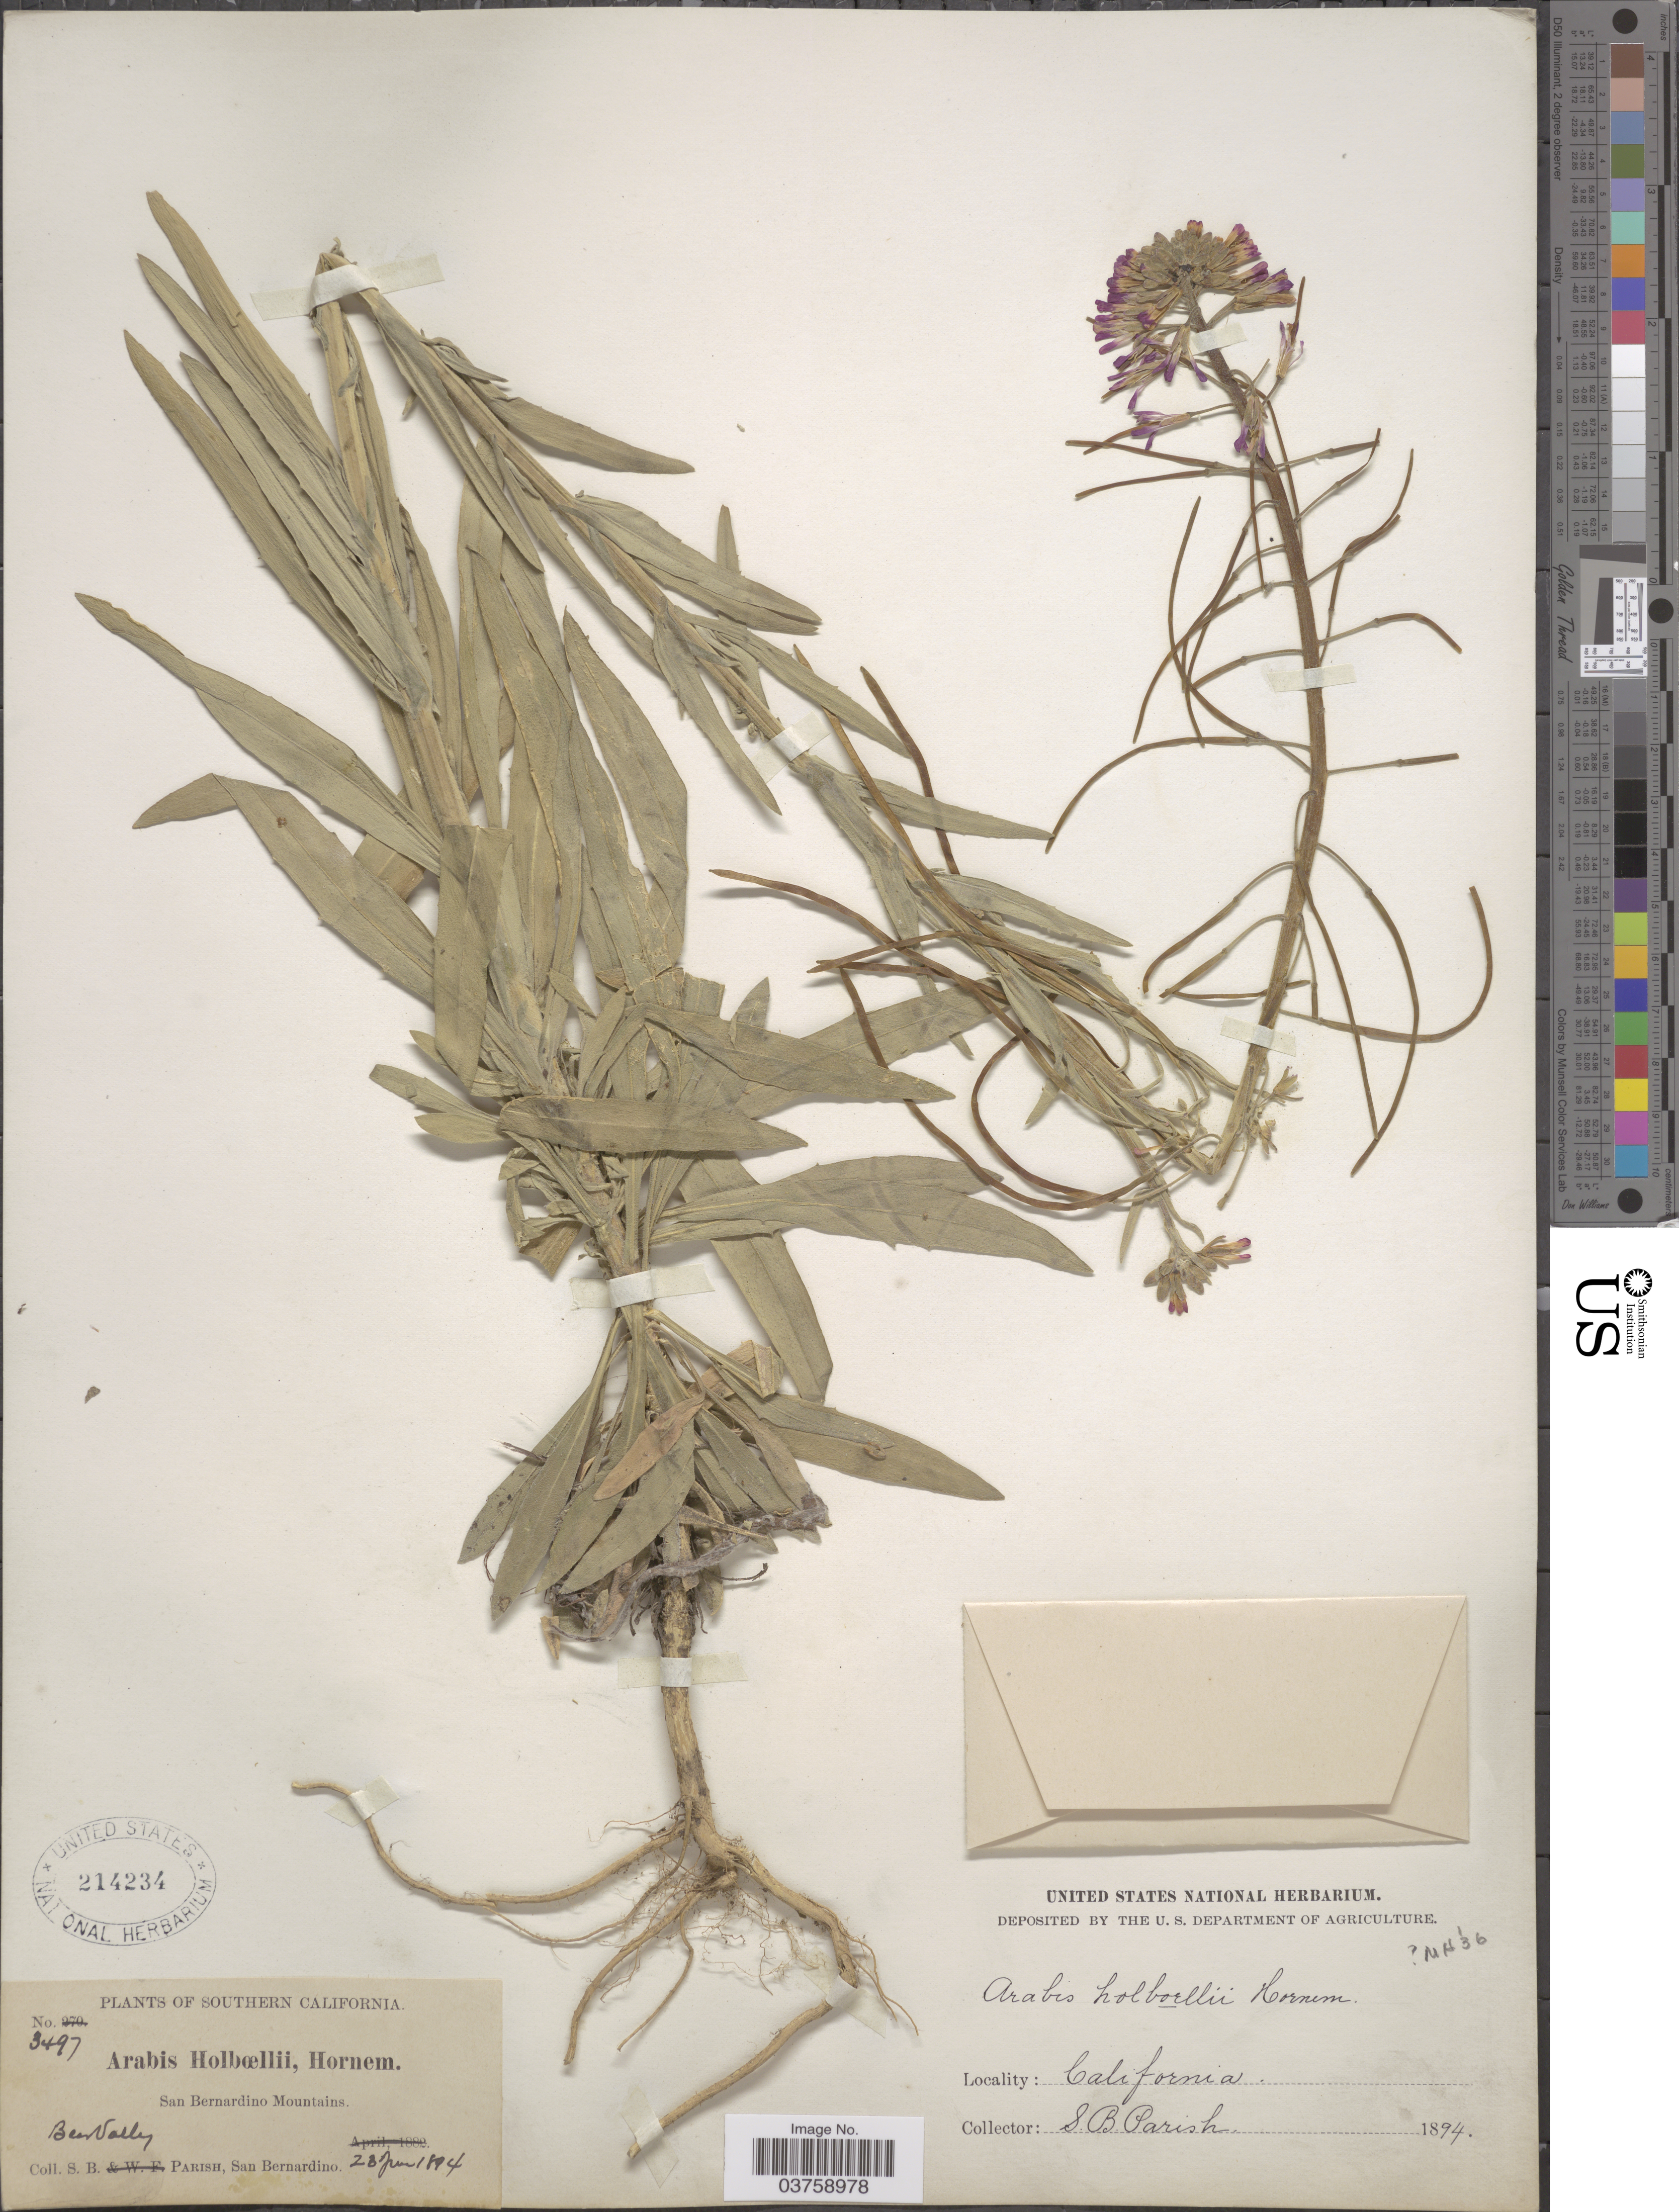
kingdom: Plantae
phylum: Tracheophyta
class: Magnoliopsida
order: Brassicales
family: Brassicaceae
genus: Arabis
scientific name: Arabis sparsiflora var. arcuata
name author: (Nutt.) Rollins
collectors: S. B. Parish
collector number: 3497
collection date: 1894-06-28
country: United States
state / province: California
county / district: San Bernardino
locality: Southern California. San Bernardino Mountains. Bear Valley.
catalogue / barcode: US 214234